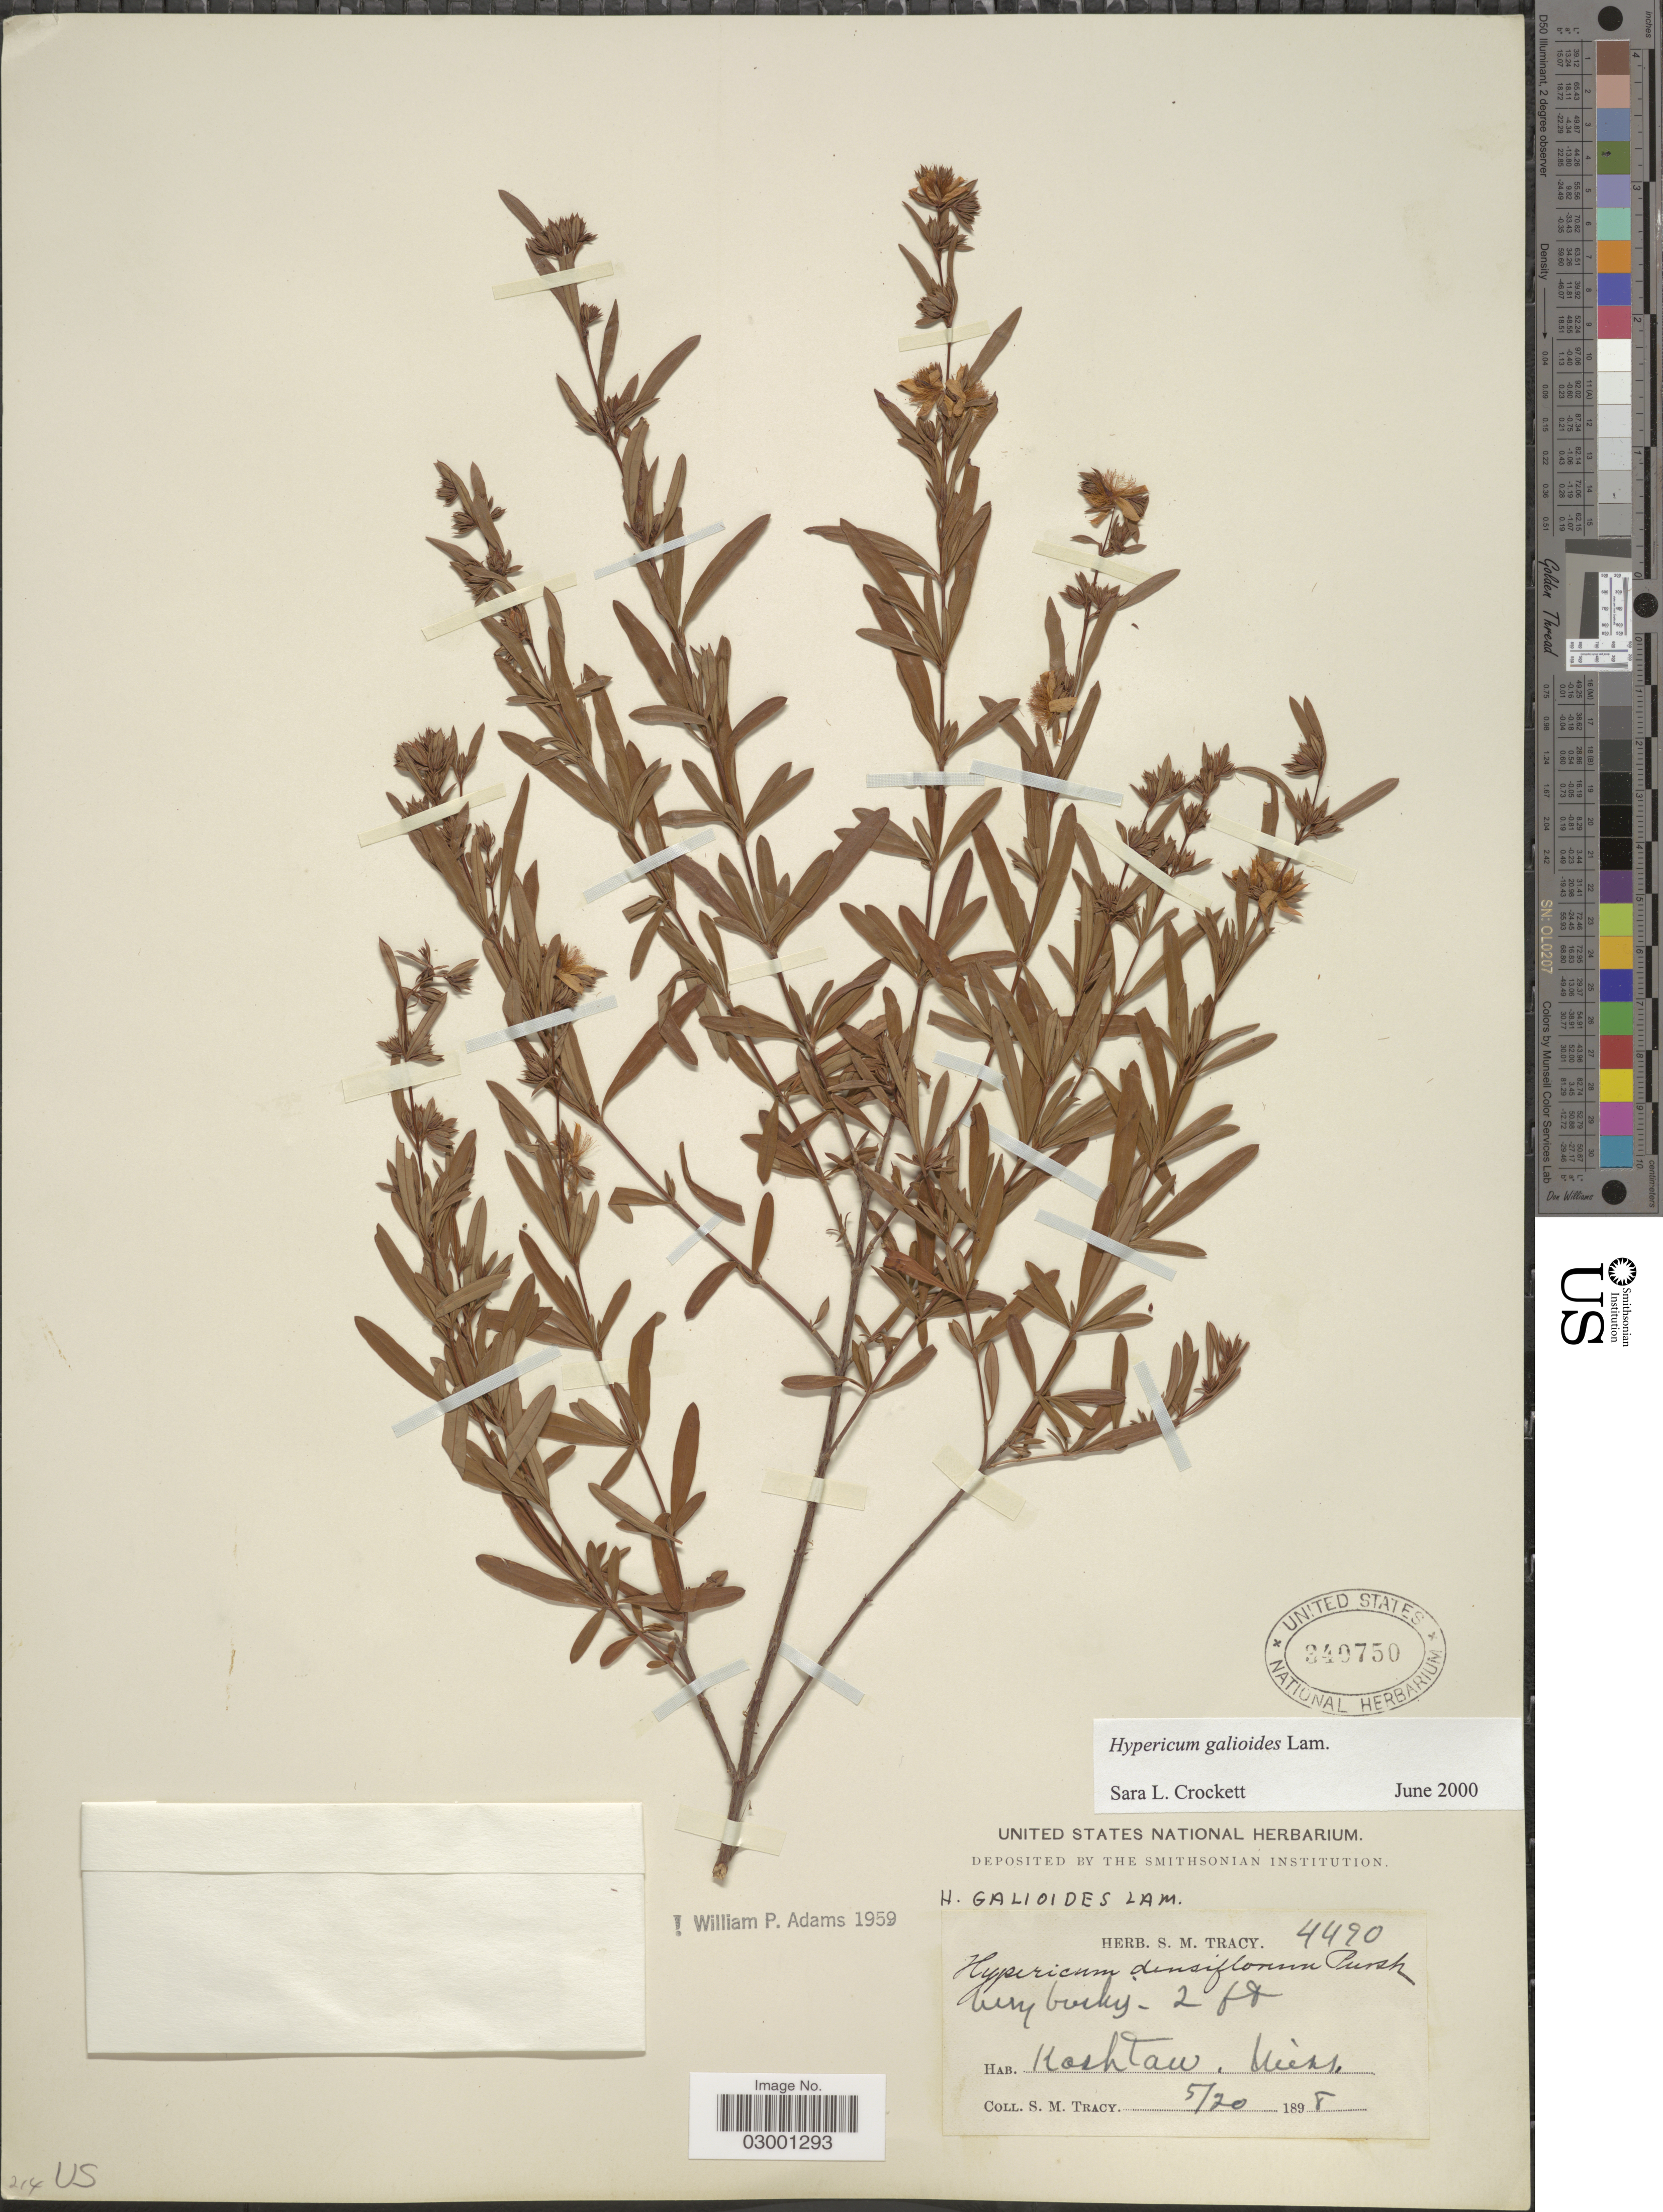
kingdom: Plantae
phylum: Tracheophyta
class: Magnoliopsida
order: Malpighiales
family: Hypericaceae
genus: Hypericum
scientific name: Hypericum galioides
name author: Lam.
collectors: S. M. Tracy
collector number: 4490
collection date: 1898-05-20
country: United States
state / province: Michigan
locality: Kashtaw.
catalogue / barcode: US 340750